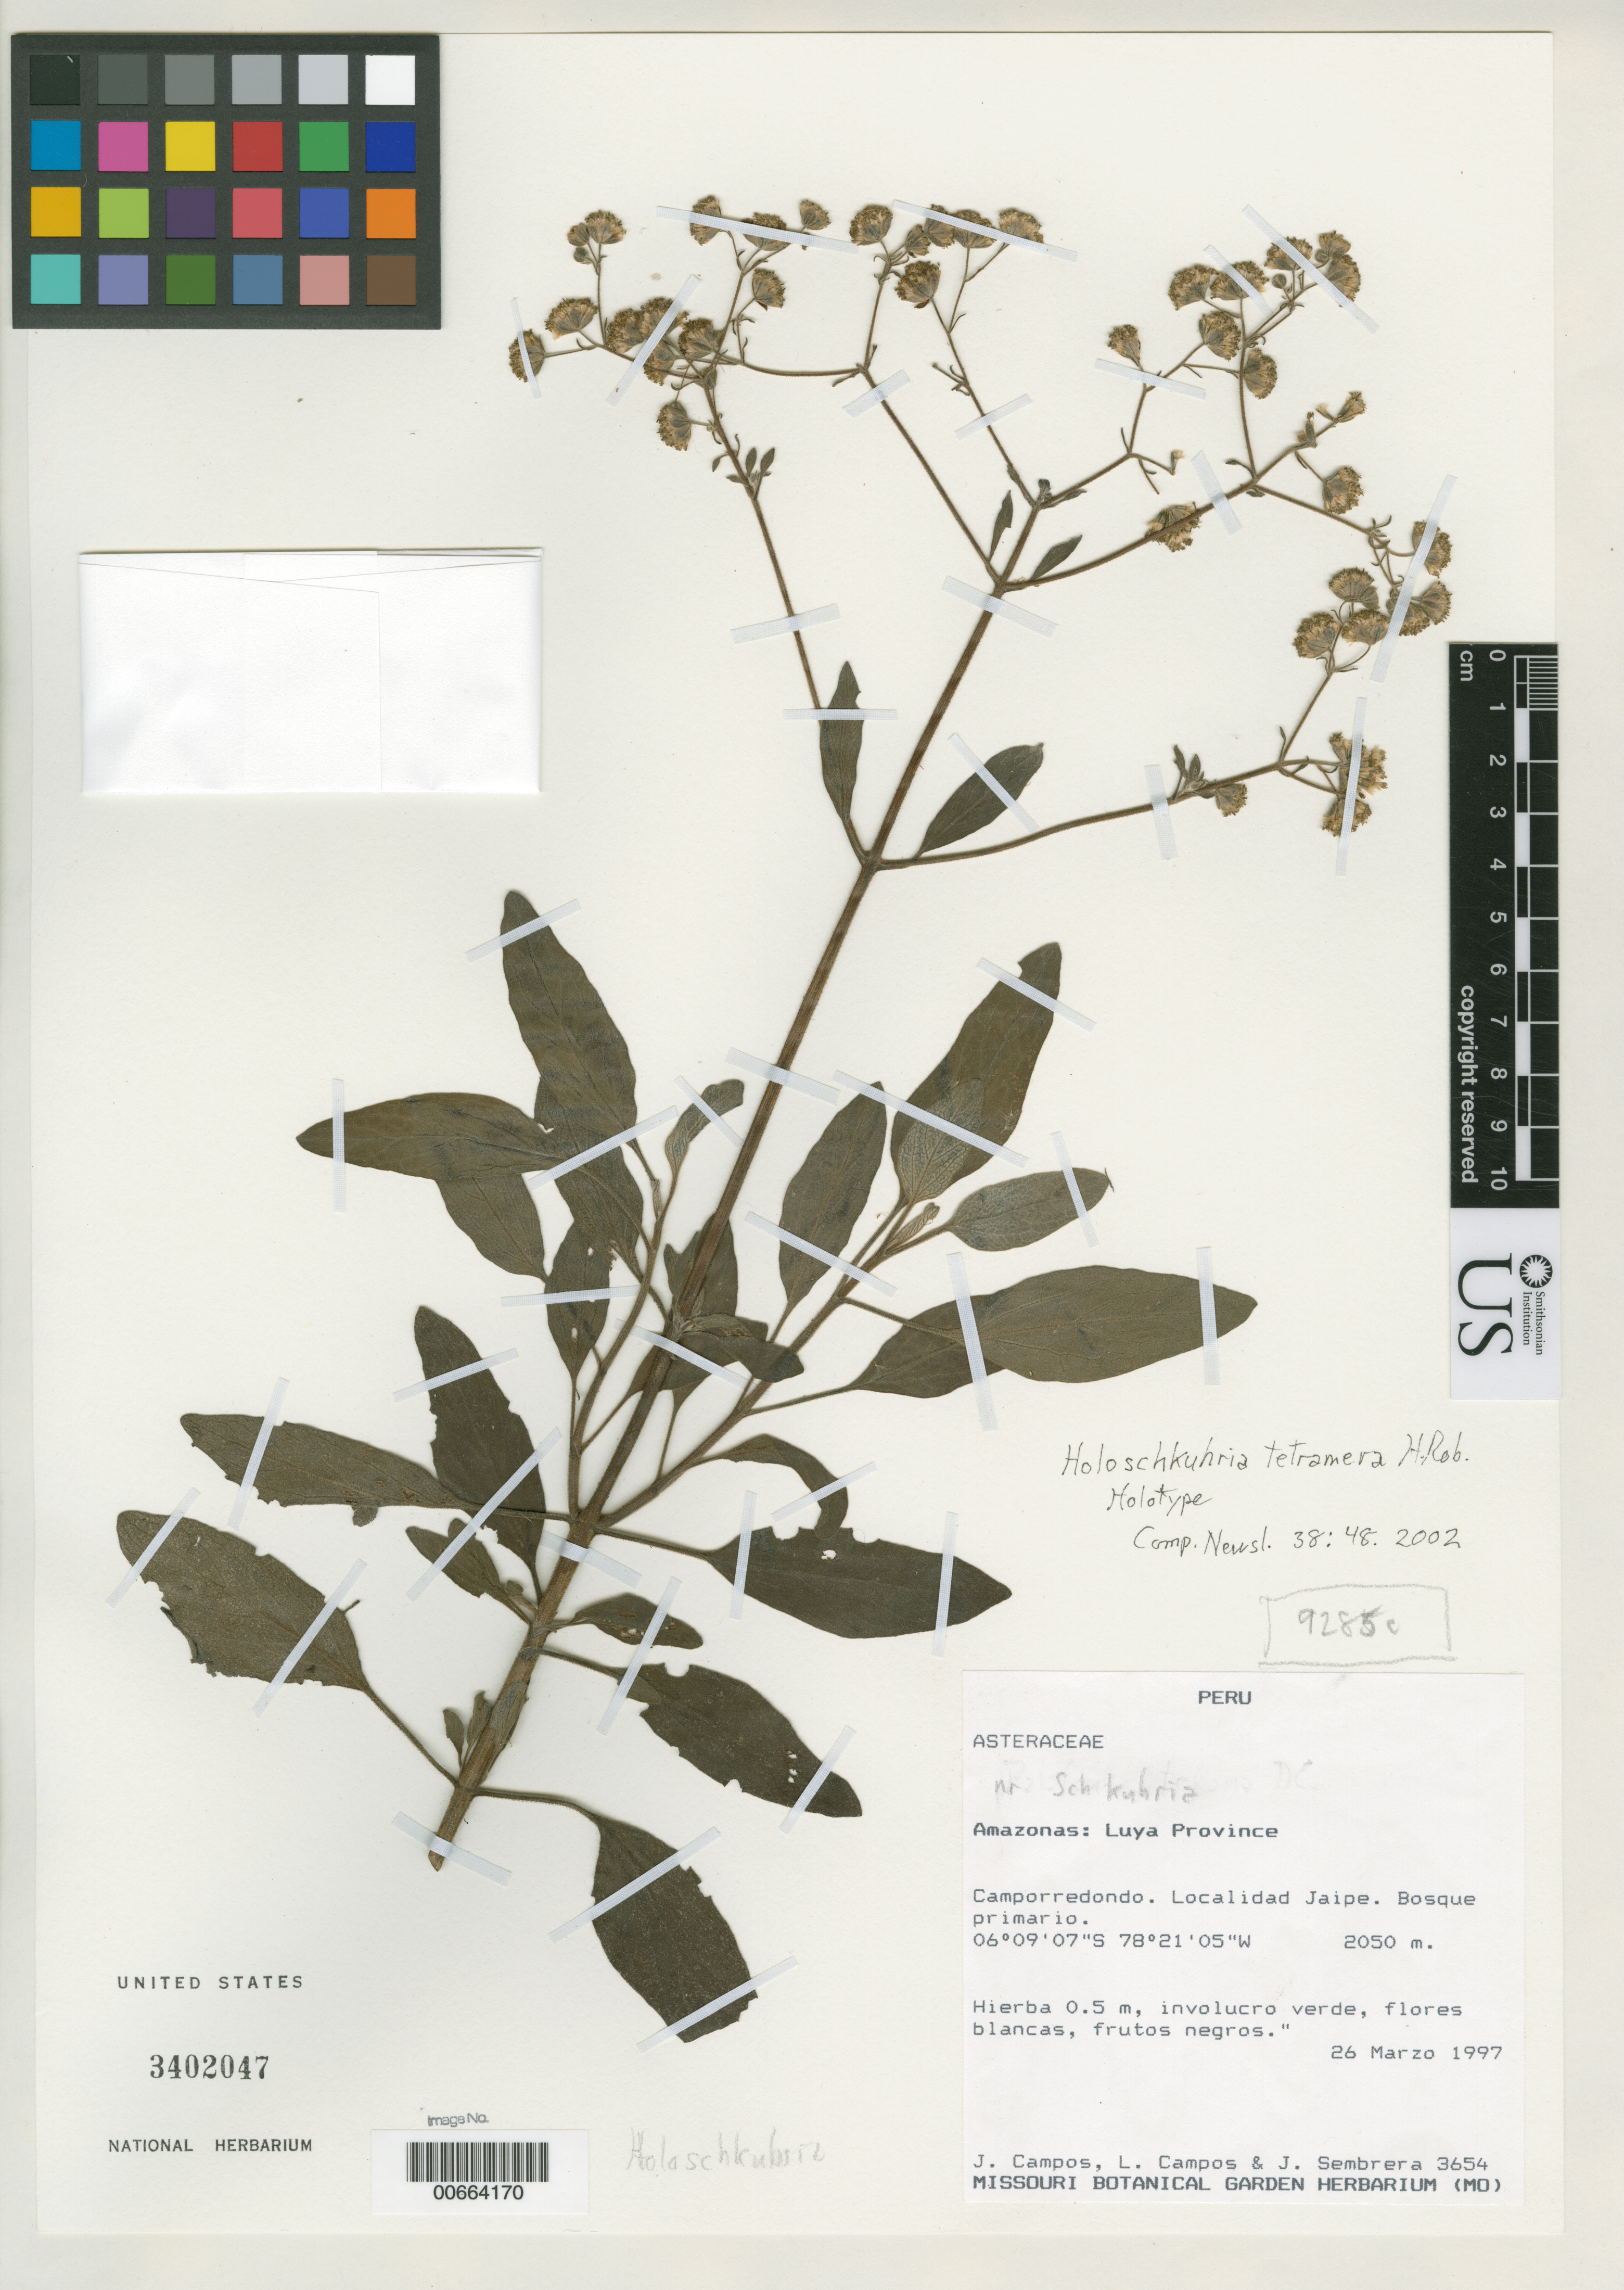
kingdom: Plantae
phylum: Tracheophyta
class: Magnoliopsida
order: Asterales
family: Asteraceae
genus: Holoschkuhria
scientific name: Holoschkuhria tetramera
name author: H. Rob.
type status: Holotype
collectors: J. Campos, L. Campos & J. Sembrera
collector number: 3654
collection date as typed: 26 Mar 1997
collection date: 1997-03-26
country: Peru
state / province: Amazonas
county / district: Luya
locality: Camporredondo, Jaipe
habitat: Bosque primario.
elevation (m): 2050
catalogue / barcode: US 3402047